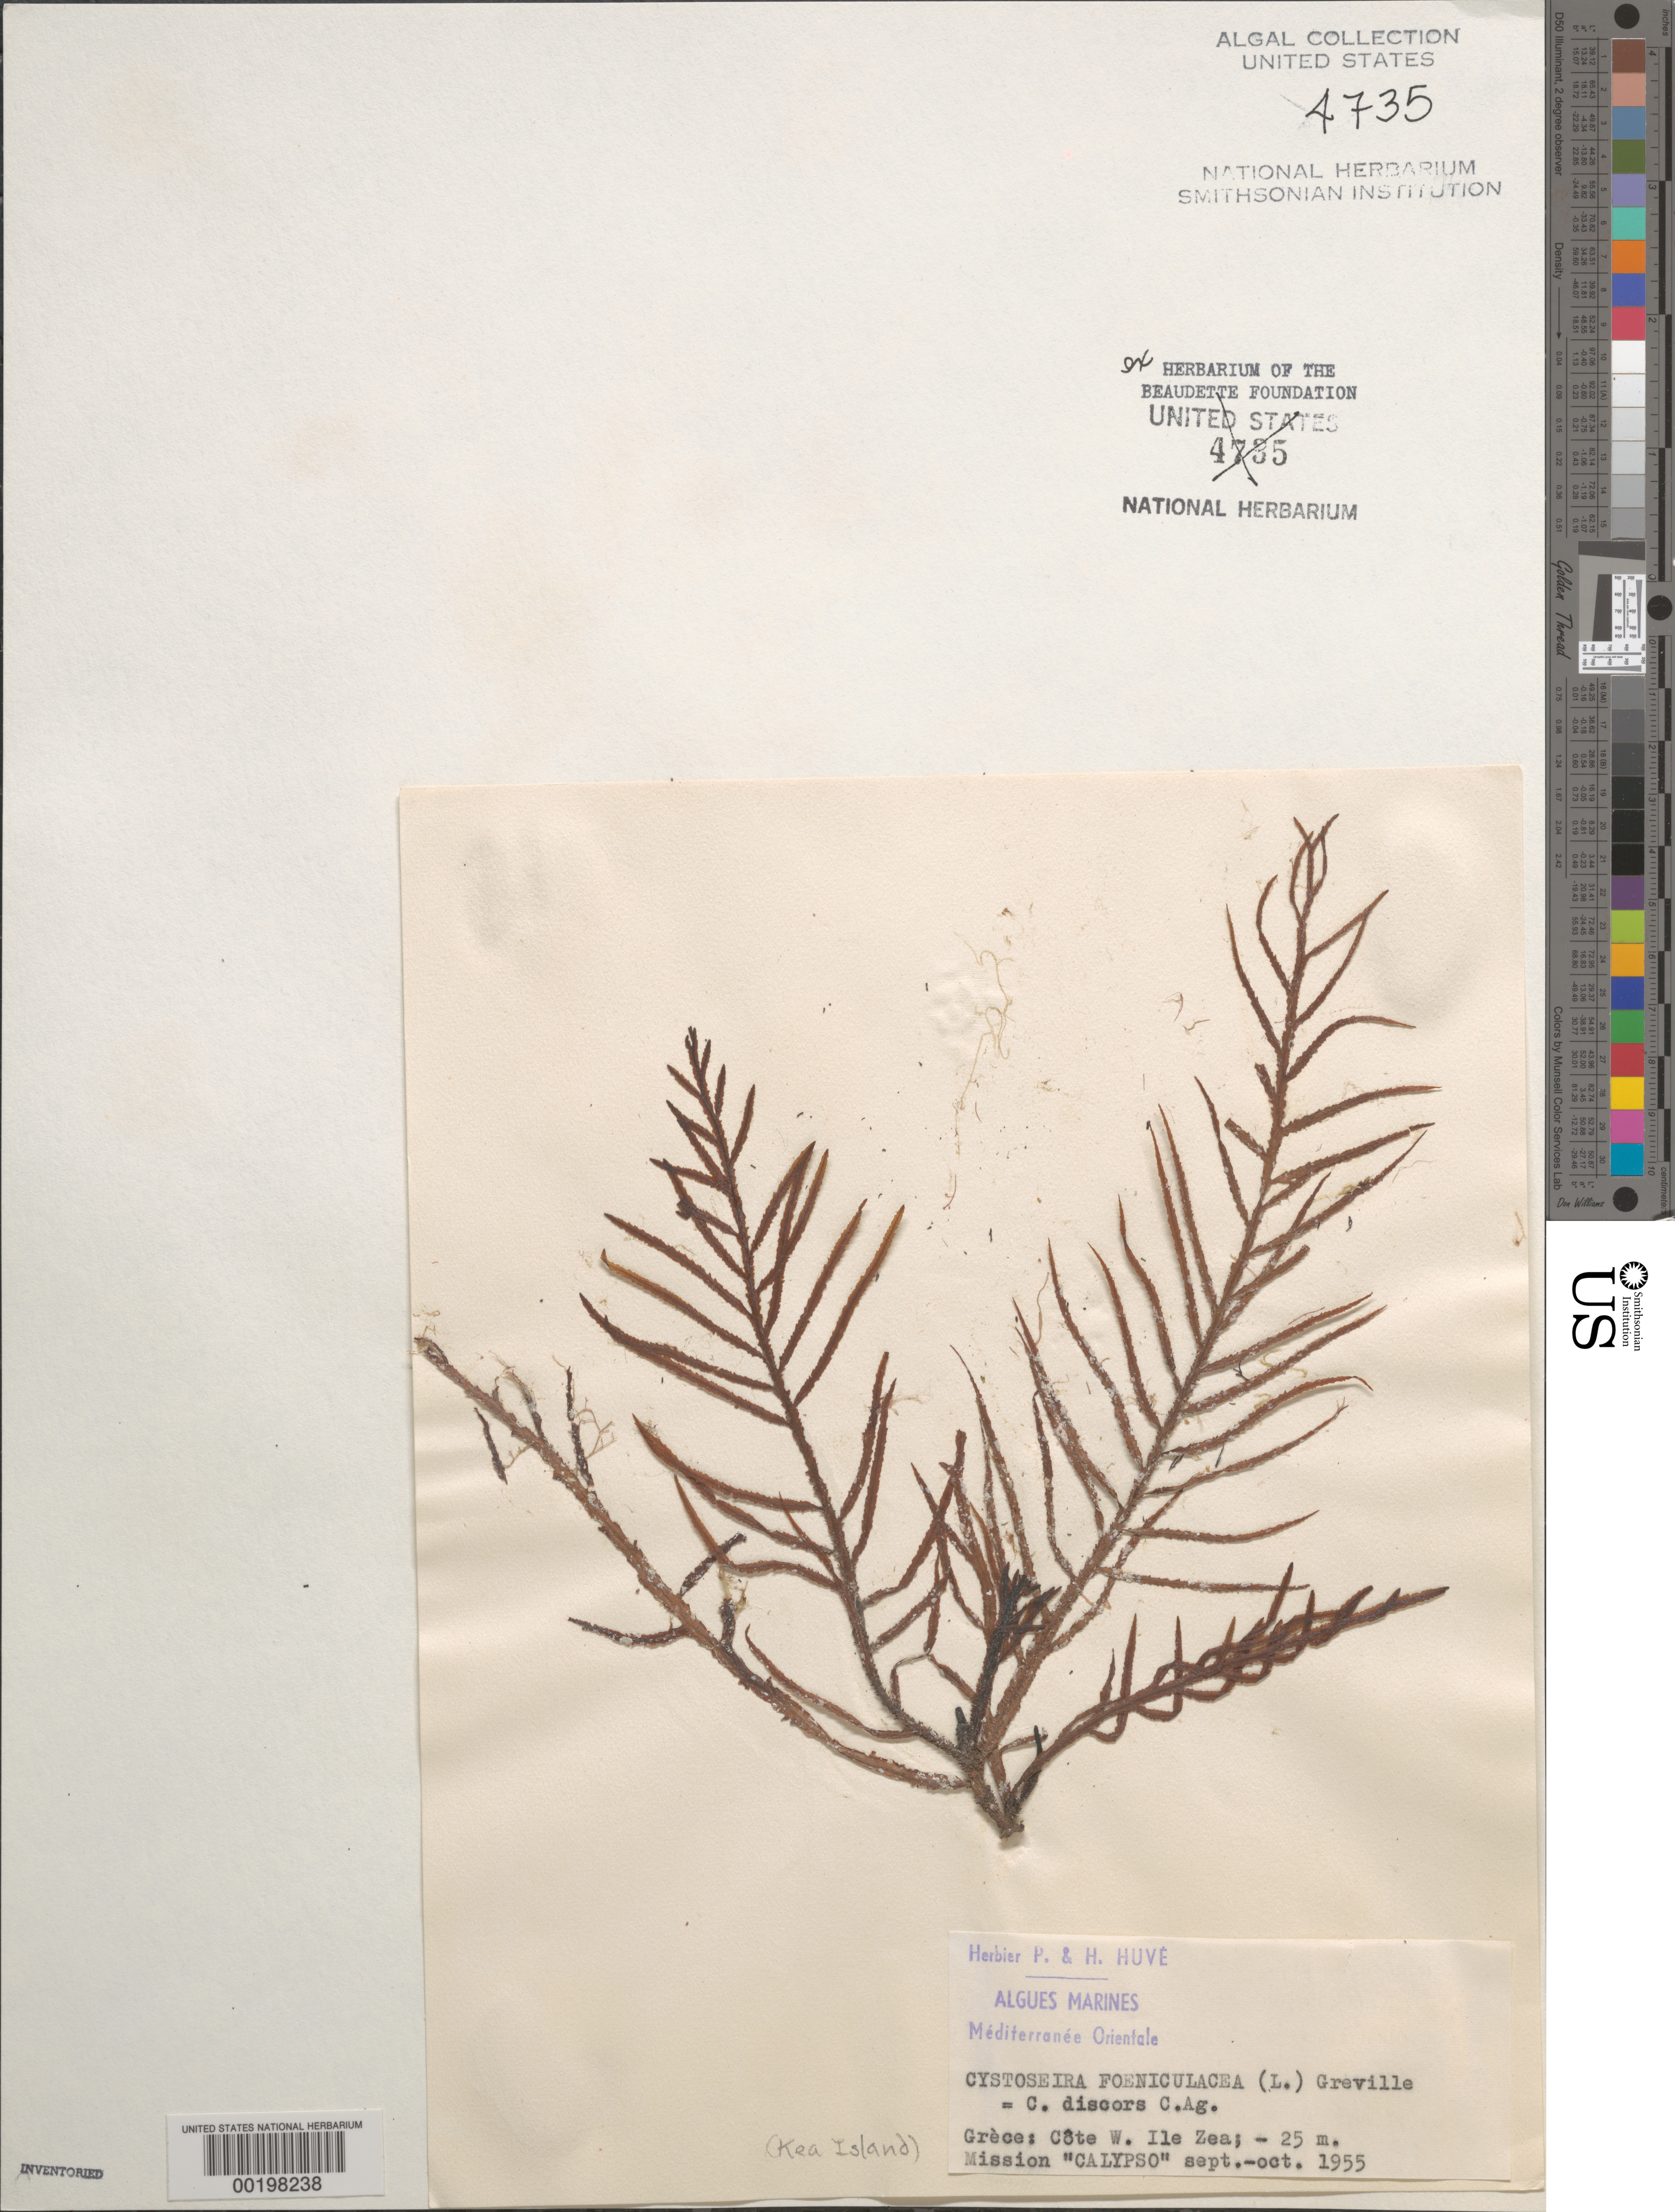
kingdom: Chromista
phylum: Ochrophyta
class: Phaeophyceae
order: Fucales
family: Sargassaceae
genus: Cystoseira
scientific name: Cystoseira foeniculacea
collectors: P. Huve & H. Huve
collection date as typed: Sep 1955 TO -- Oct 1955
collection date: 1955-09/1955-10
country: Greece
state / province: South Aegean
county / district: Cyclades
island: Kea Island (Ile Zea)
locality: Western part of island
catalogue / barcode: US 4735